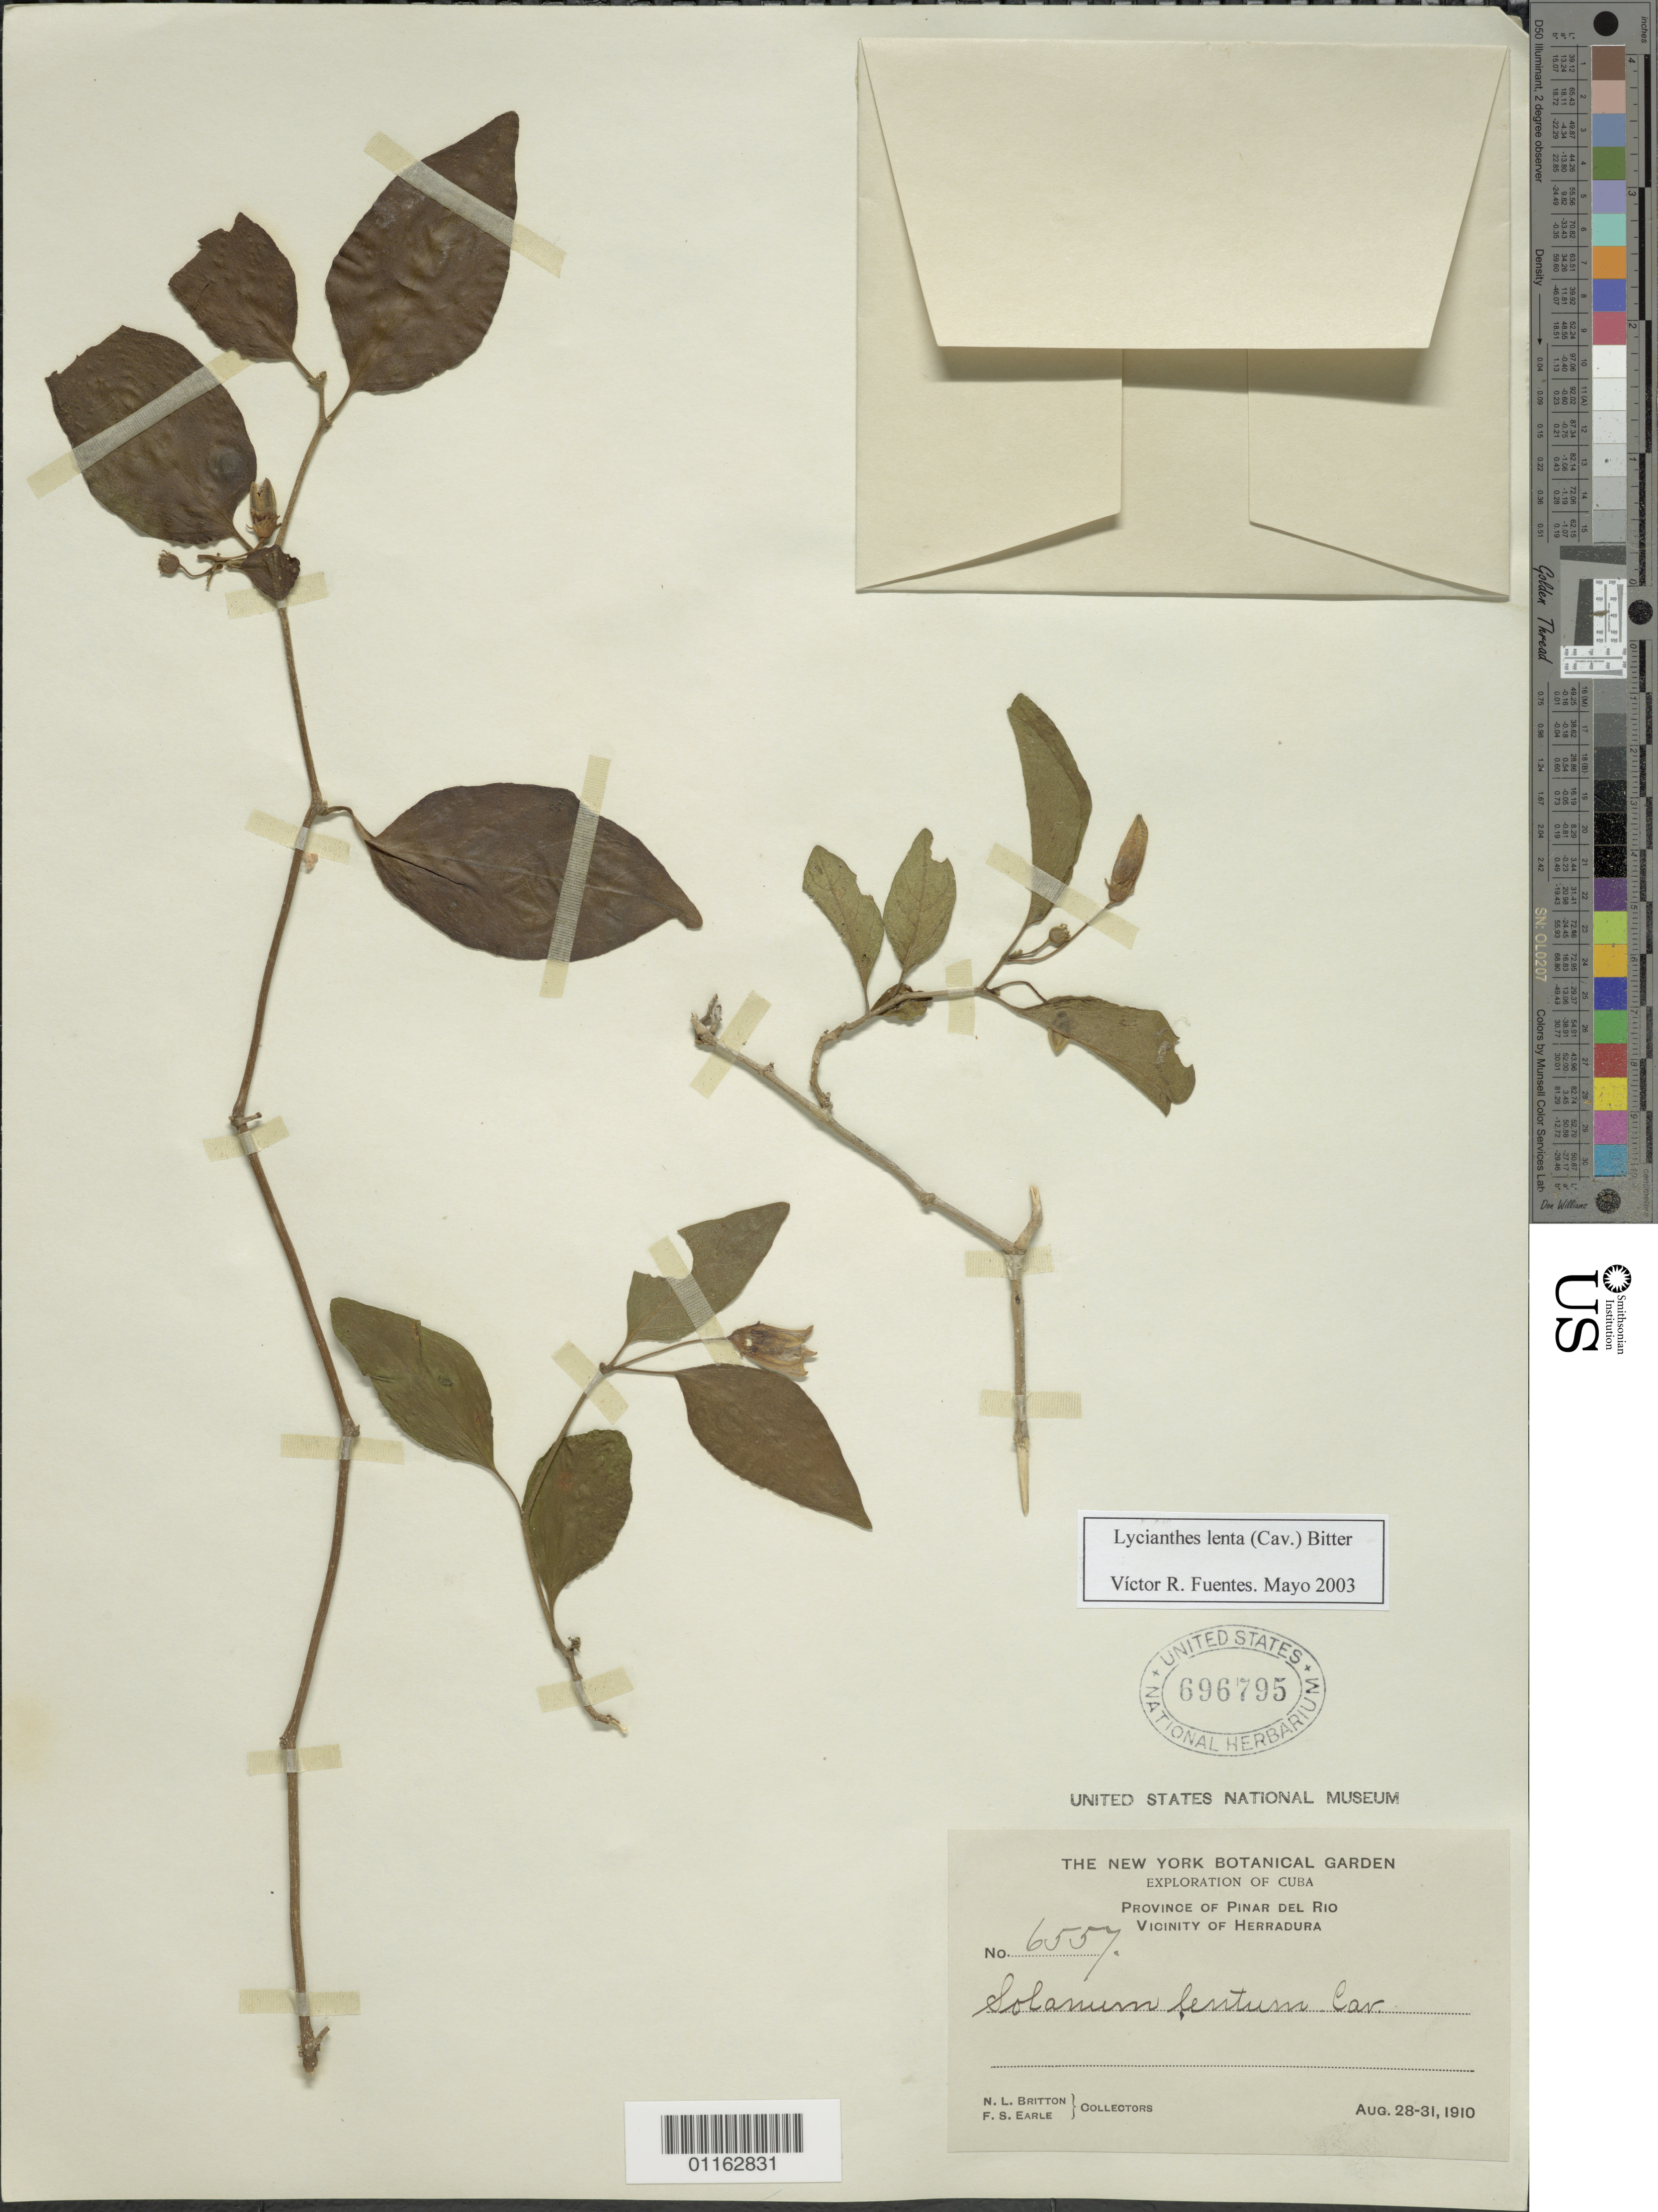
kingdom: Plantae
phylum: Tracheophyta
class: Magnoliopsida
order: Solanales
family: Solanaceae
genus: Lycianthes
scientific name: Lycianthes lenta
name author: (Cav.) Bitter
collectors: N. Britton & F. S. Earle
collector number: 6557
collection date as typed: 28 Aug 1910 to 31 Aug 1910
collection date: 1910-08-28/1910-08-31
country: Cuba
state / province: Pinar del Rio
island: Cuba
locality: Vicinity of Herradura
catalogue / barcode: US 696795